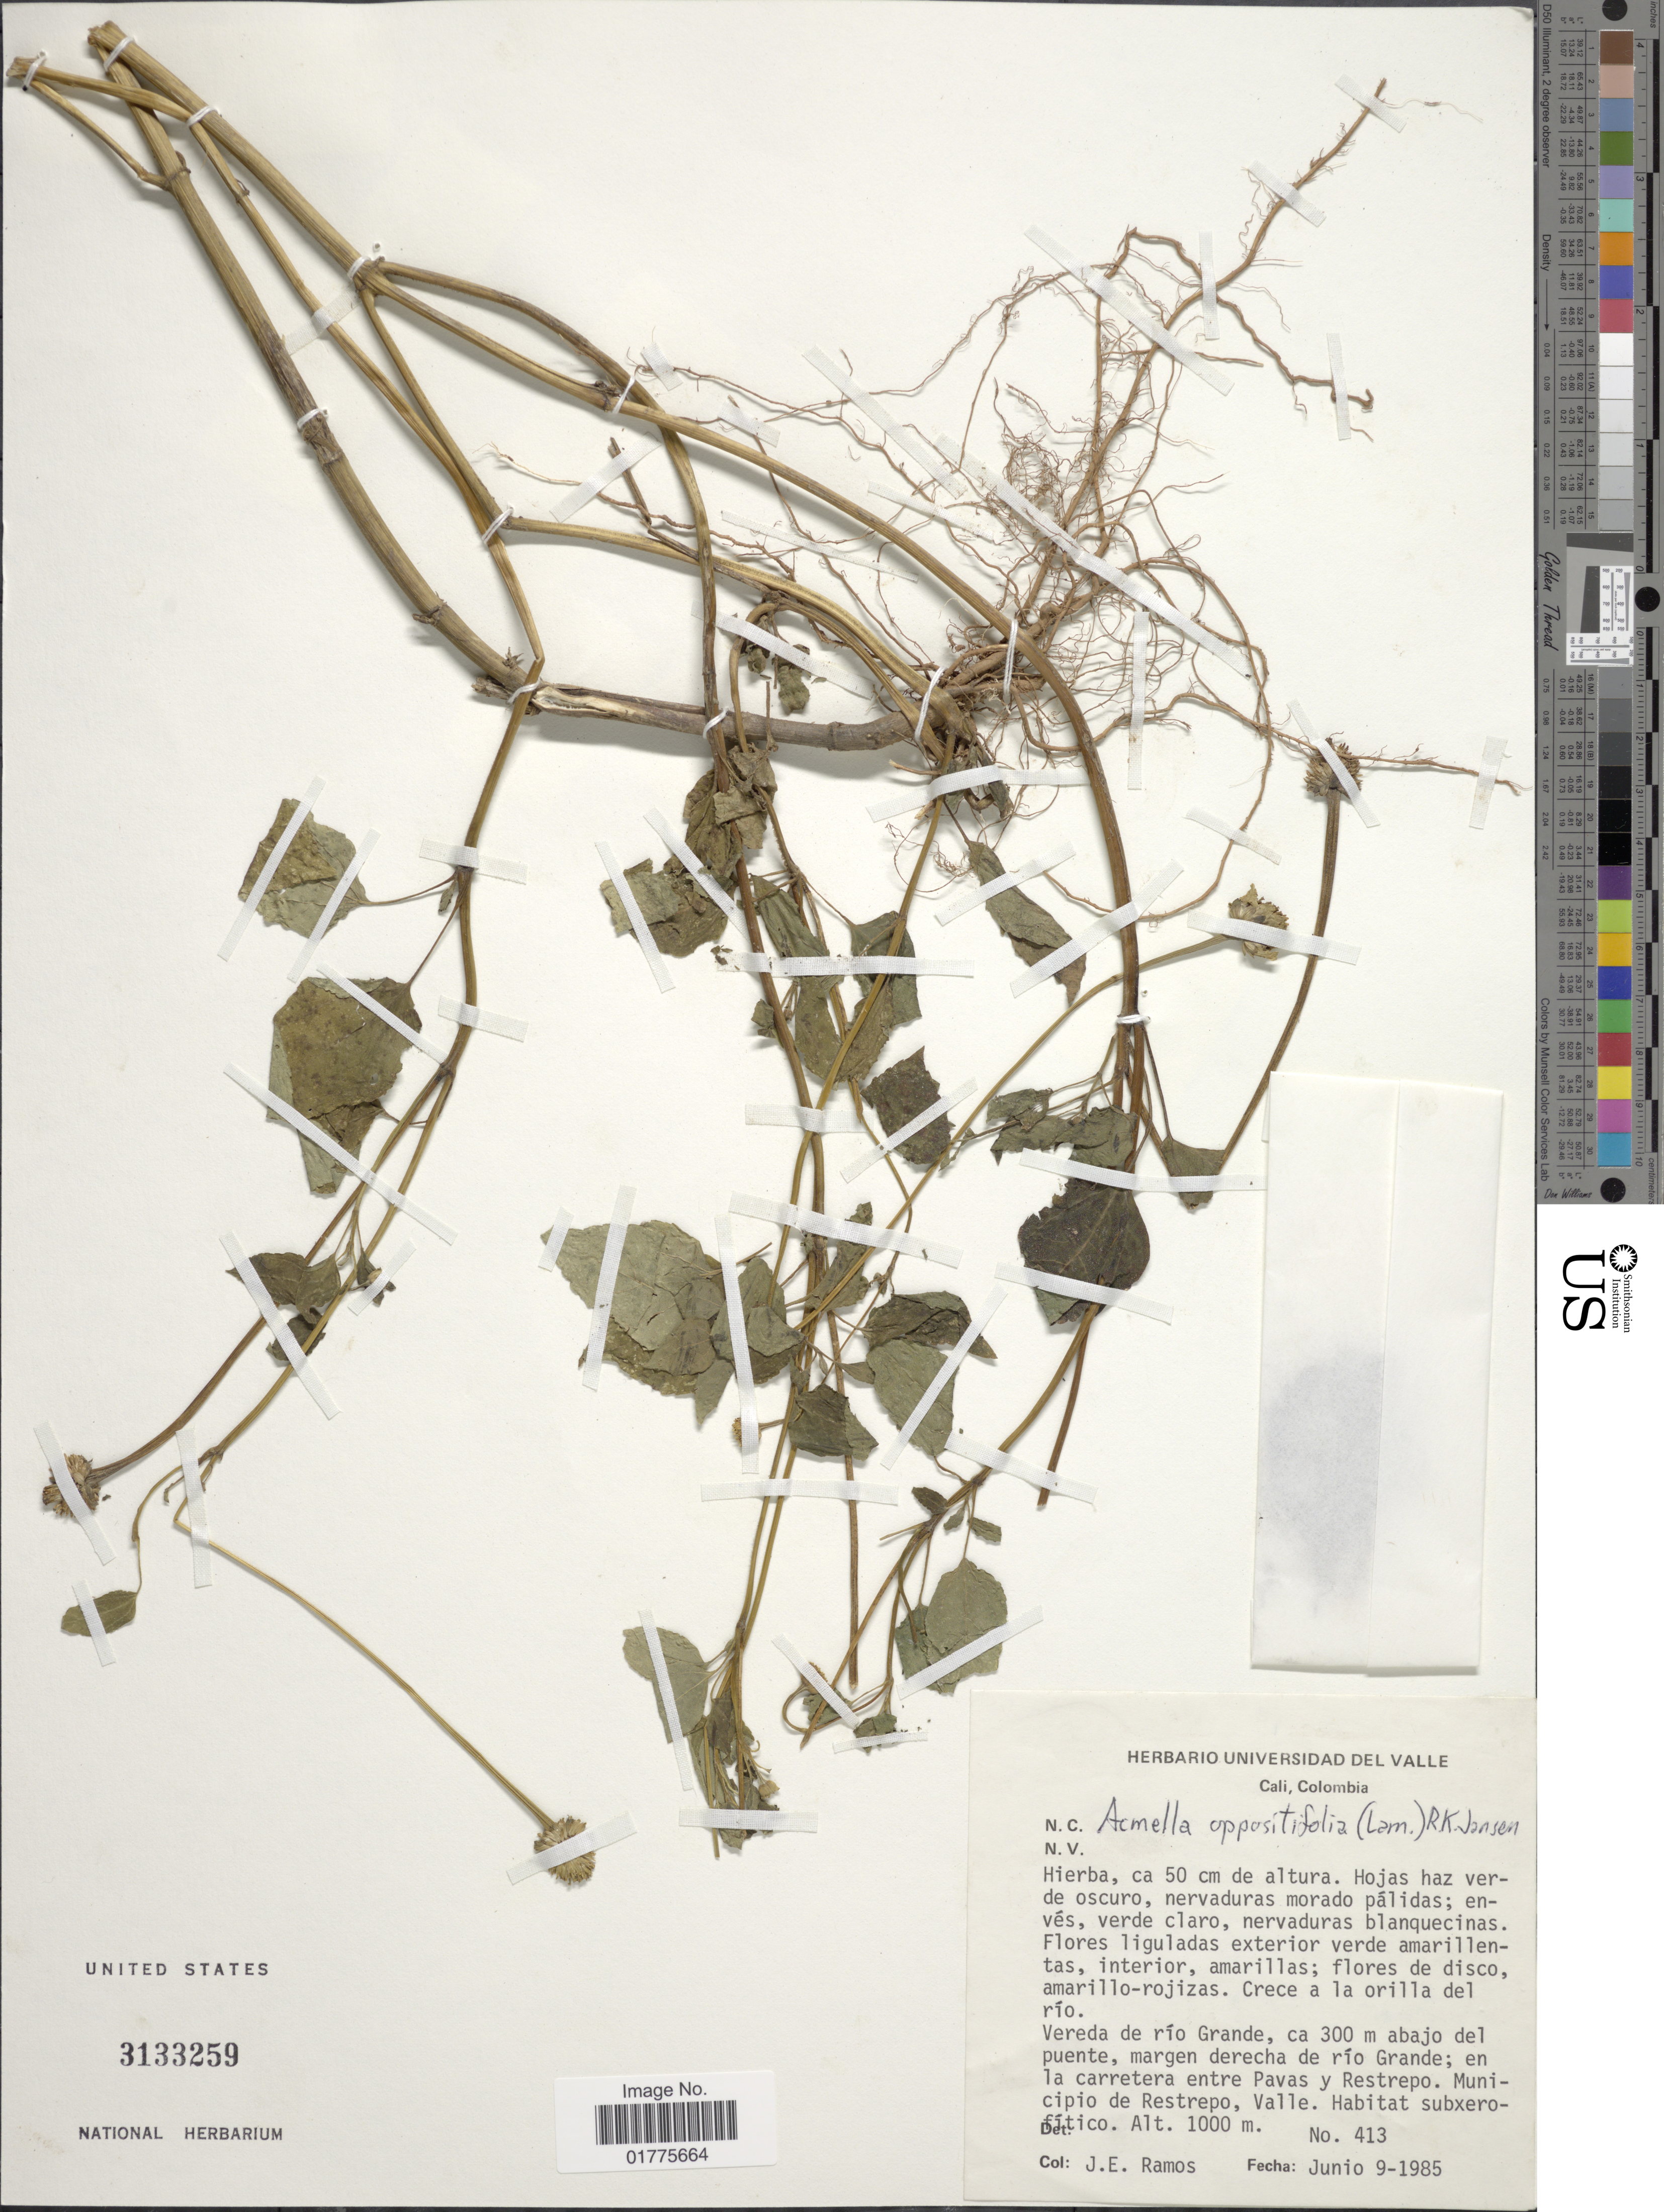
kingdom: Plantae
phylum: Tracheophyta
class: Magnoliopsida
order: Asterales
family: Asteraceae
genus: Acmella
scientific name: Acmella repens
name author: (Walter) Rich.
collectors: J. E. Ramos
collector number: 413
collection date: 1985-06-09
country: Colombia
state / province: Valle del Cauca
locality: Verede de río Grande, ca 300 m abajo del puente, margen derecha de río Grande; en la carretera entre Pavas y Restrepo, Municipio de Restrepo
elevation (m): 1000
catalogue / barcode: US 3133259